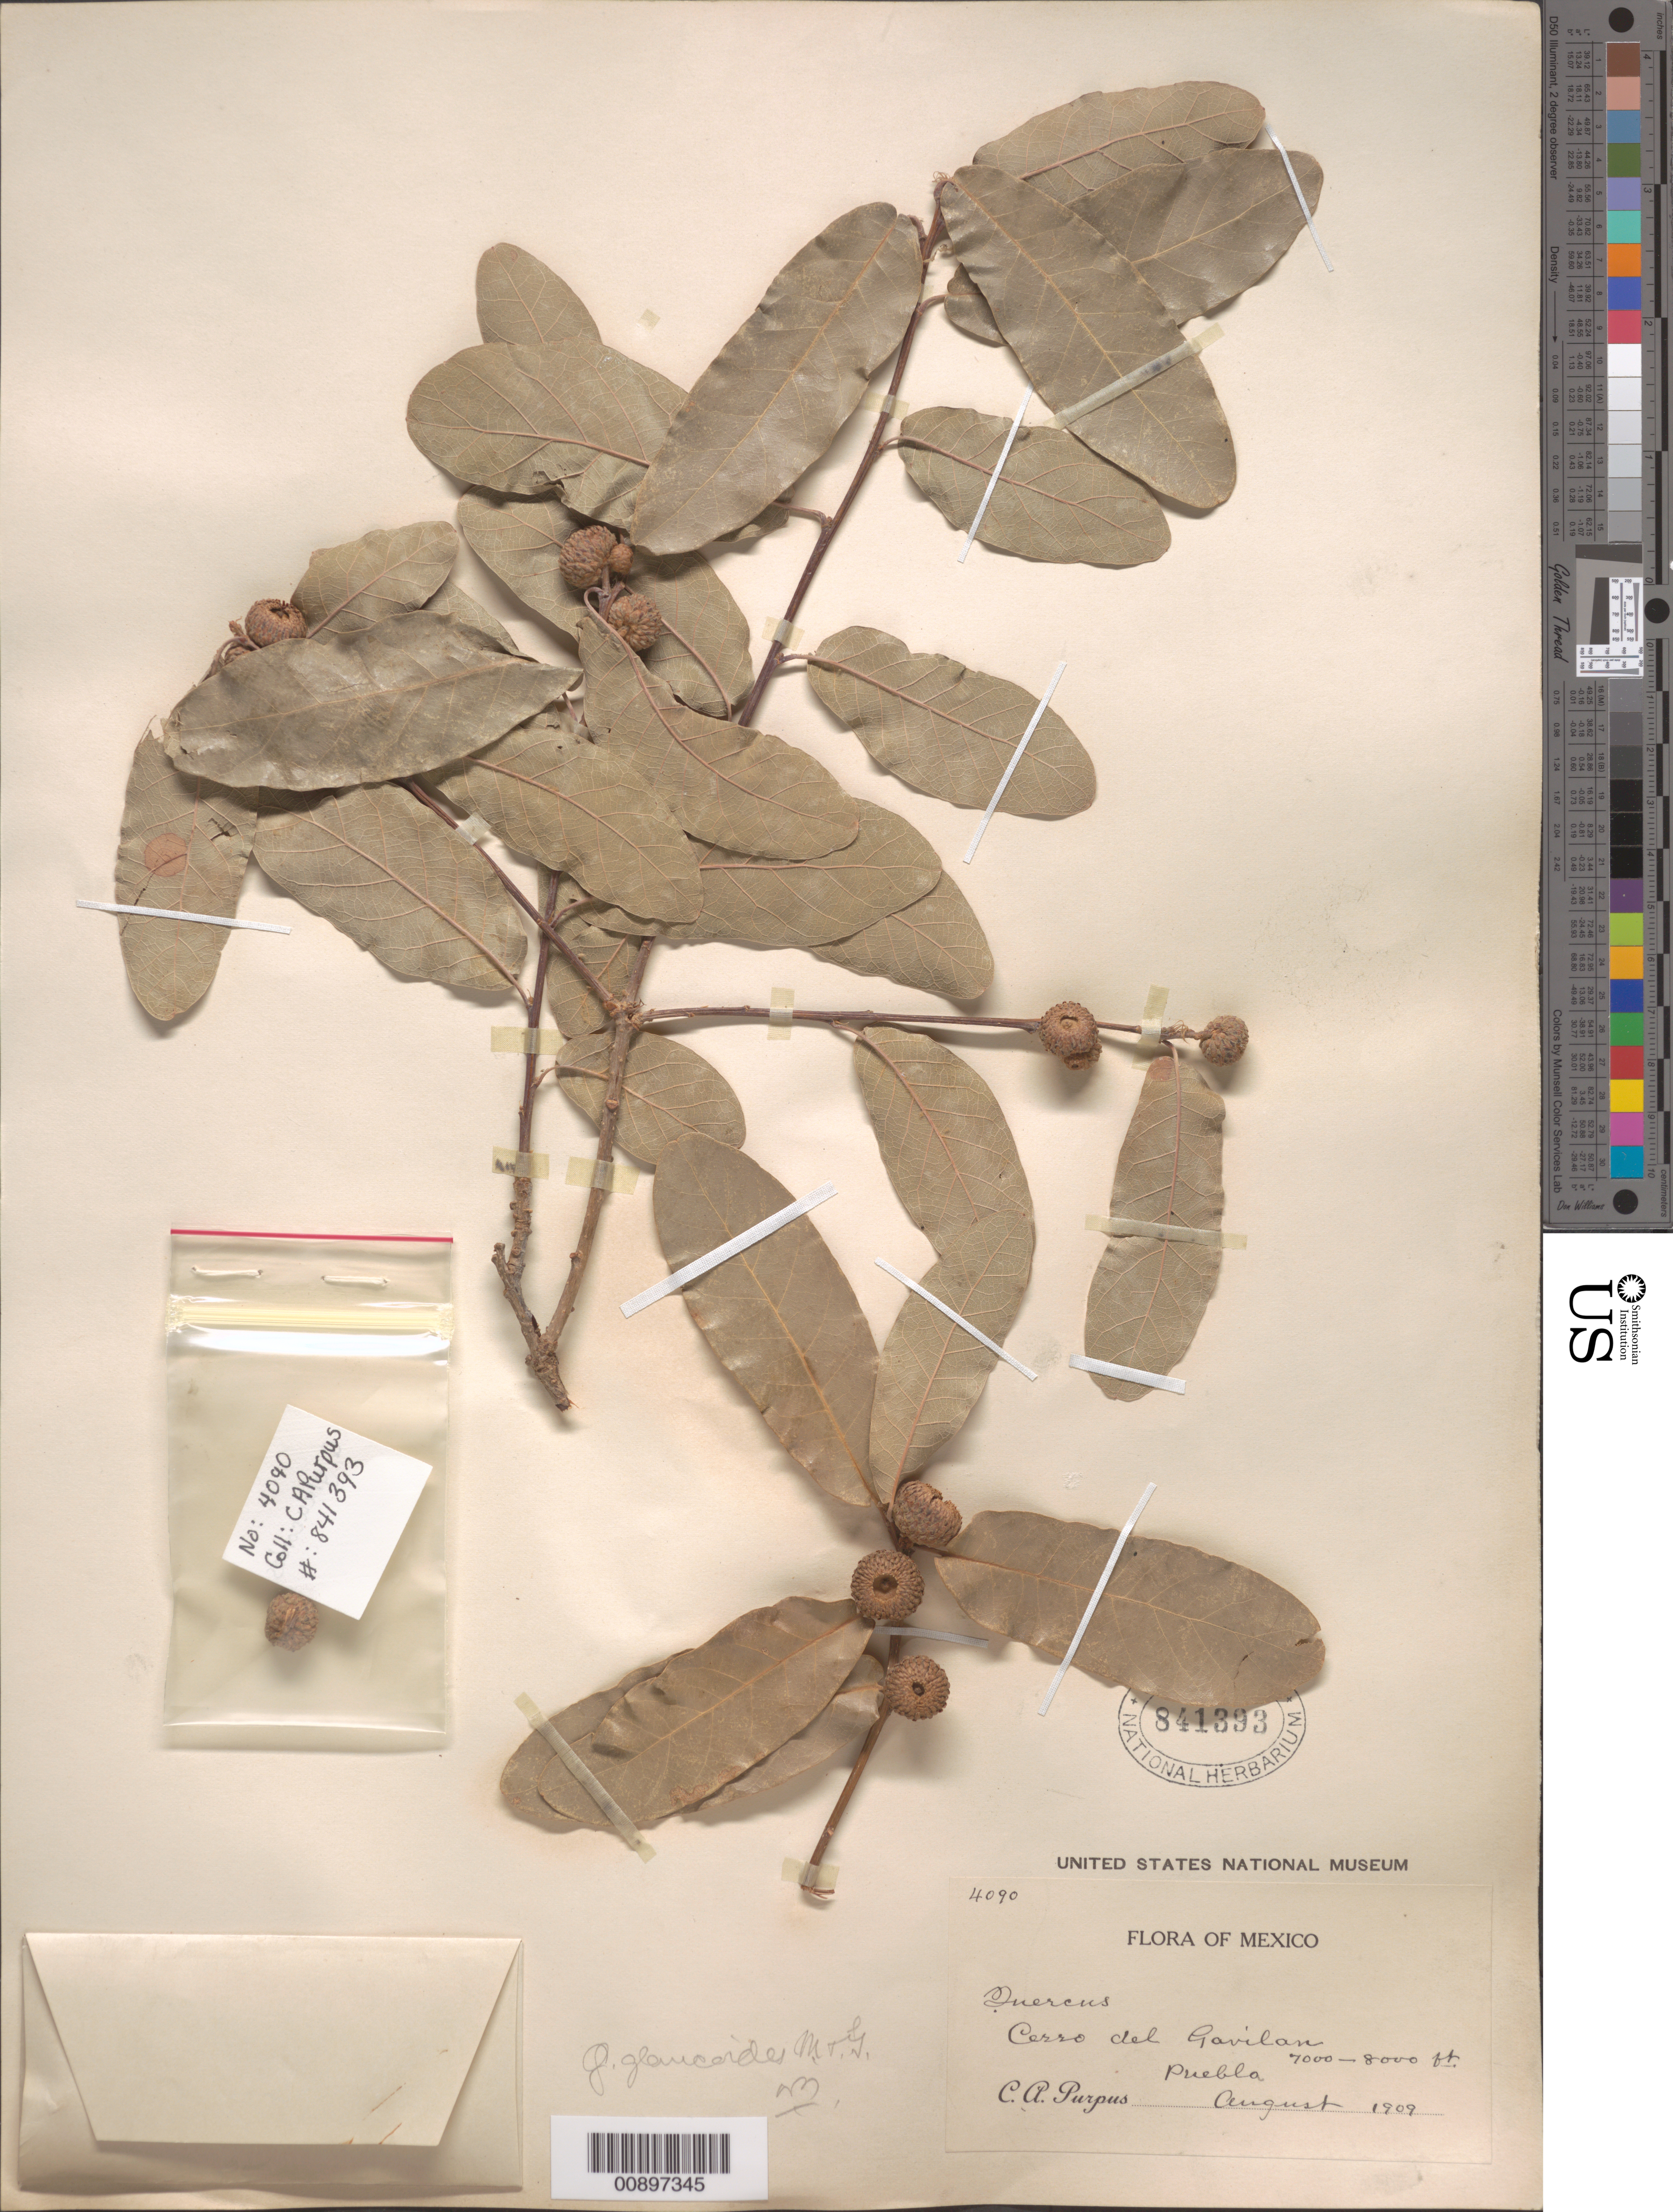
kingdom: Plantae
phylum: Tracheophyta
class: Magnoliopsida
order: Fagales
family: Fagaceae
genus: Quercus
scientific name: Quercus glaucoides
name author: M. Martens & Galeotti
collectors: C. A. Purpus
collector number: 4090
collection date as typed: Aug 1909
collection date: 1909-08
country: Mexico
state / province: Puebla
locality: Cerro del Gavilán, Puebla.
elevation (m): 2134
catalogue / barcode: US 841393